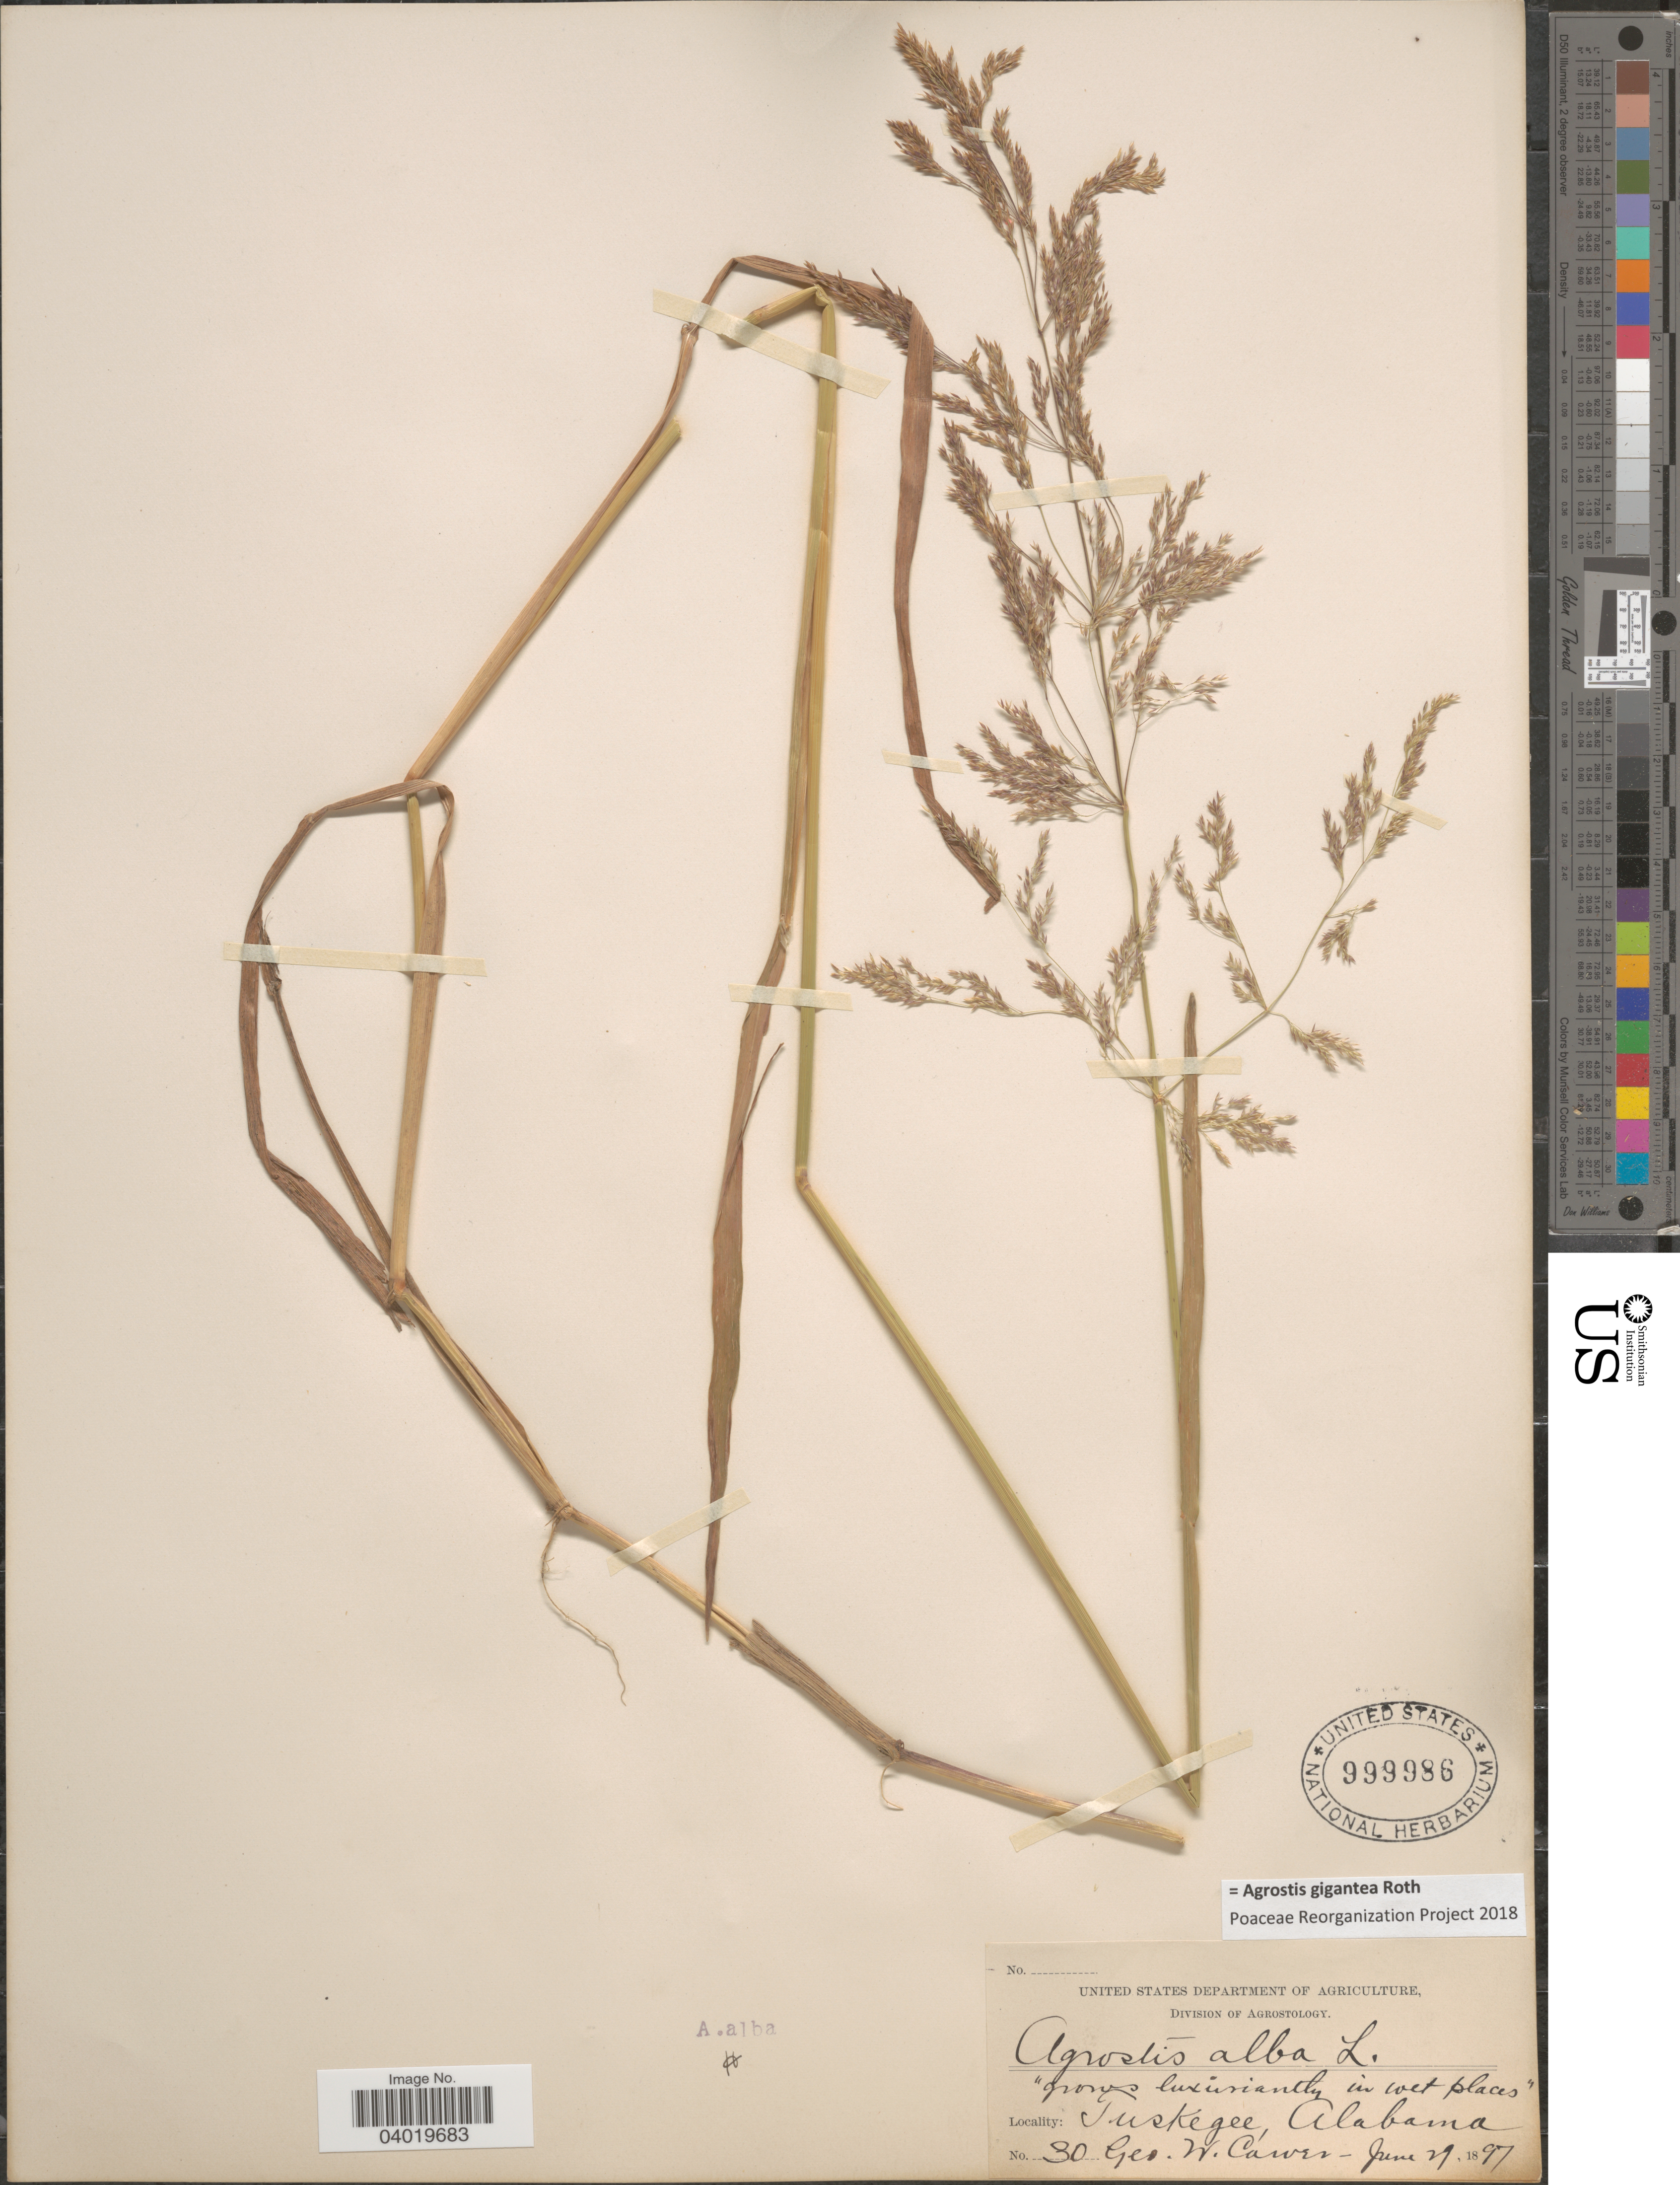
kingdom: Plantae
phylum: Tracheophyta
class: Liliopsida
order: Poales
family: Poaceae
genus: Agrostis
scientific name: Agrostis gigantea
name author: Roth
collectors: G. Carver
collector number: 30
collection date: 1897-06-29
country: United States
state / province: Alabama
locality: Tuskegee.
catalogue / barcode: US 999986